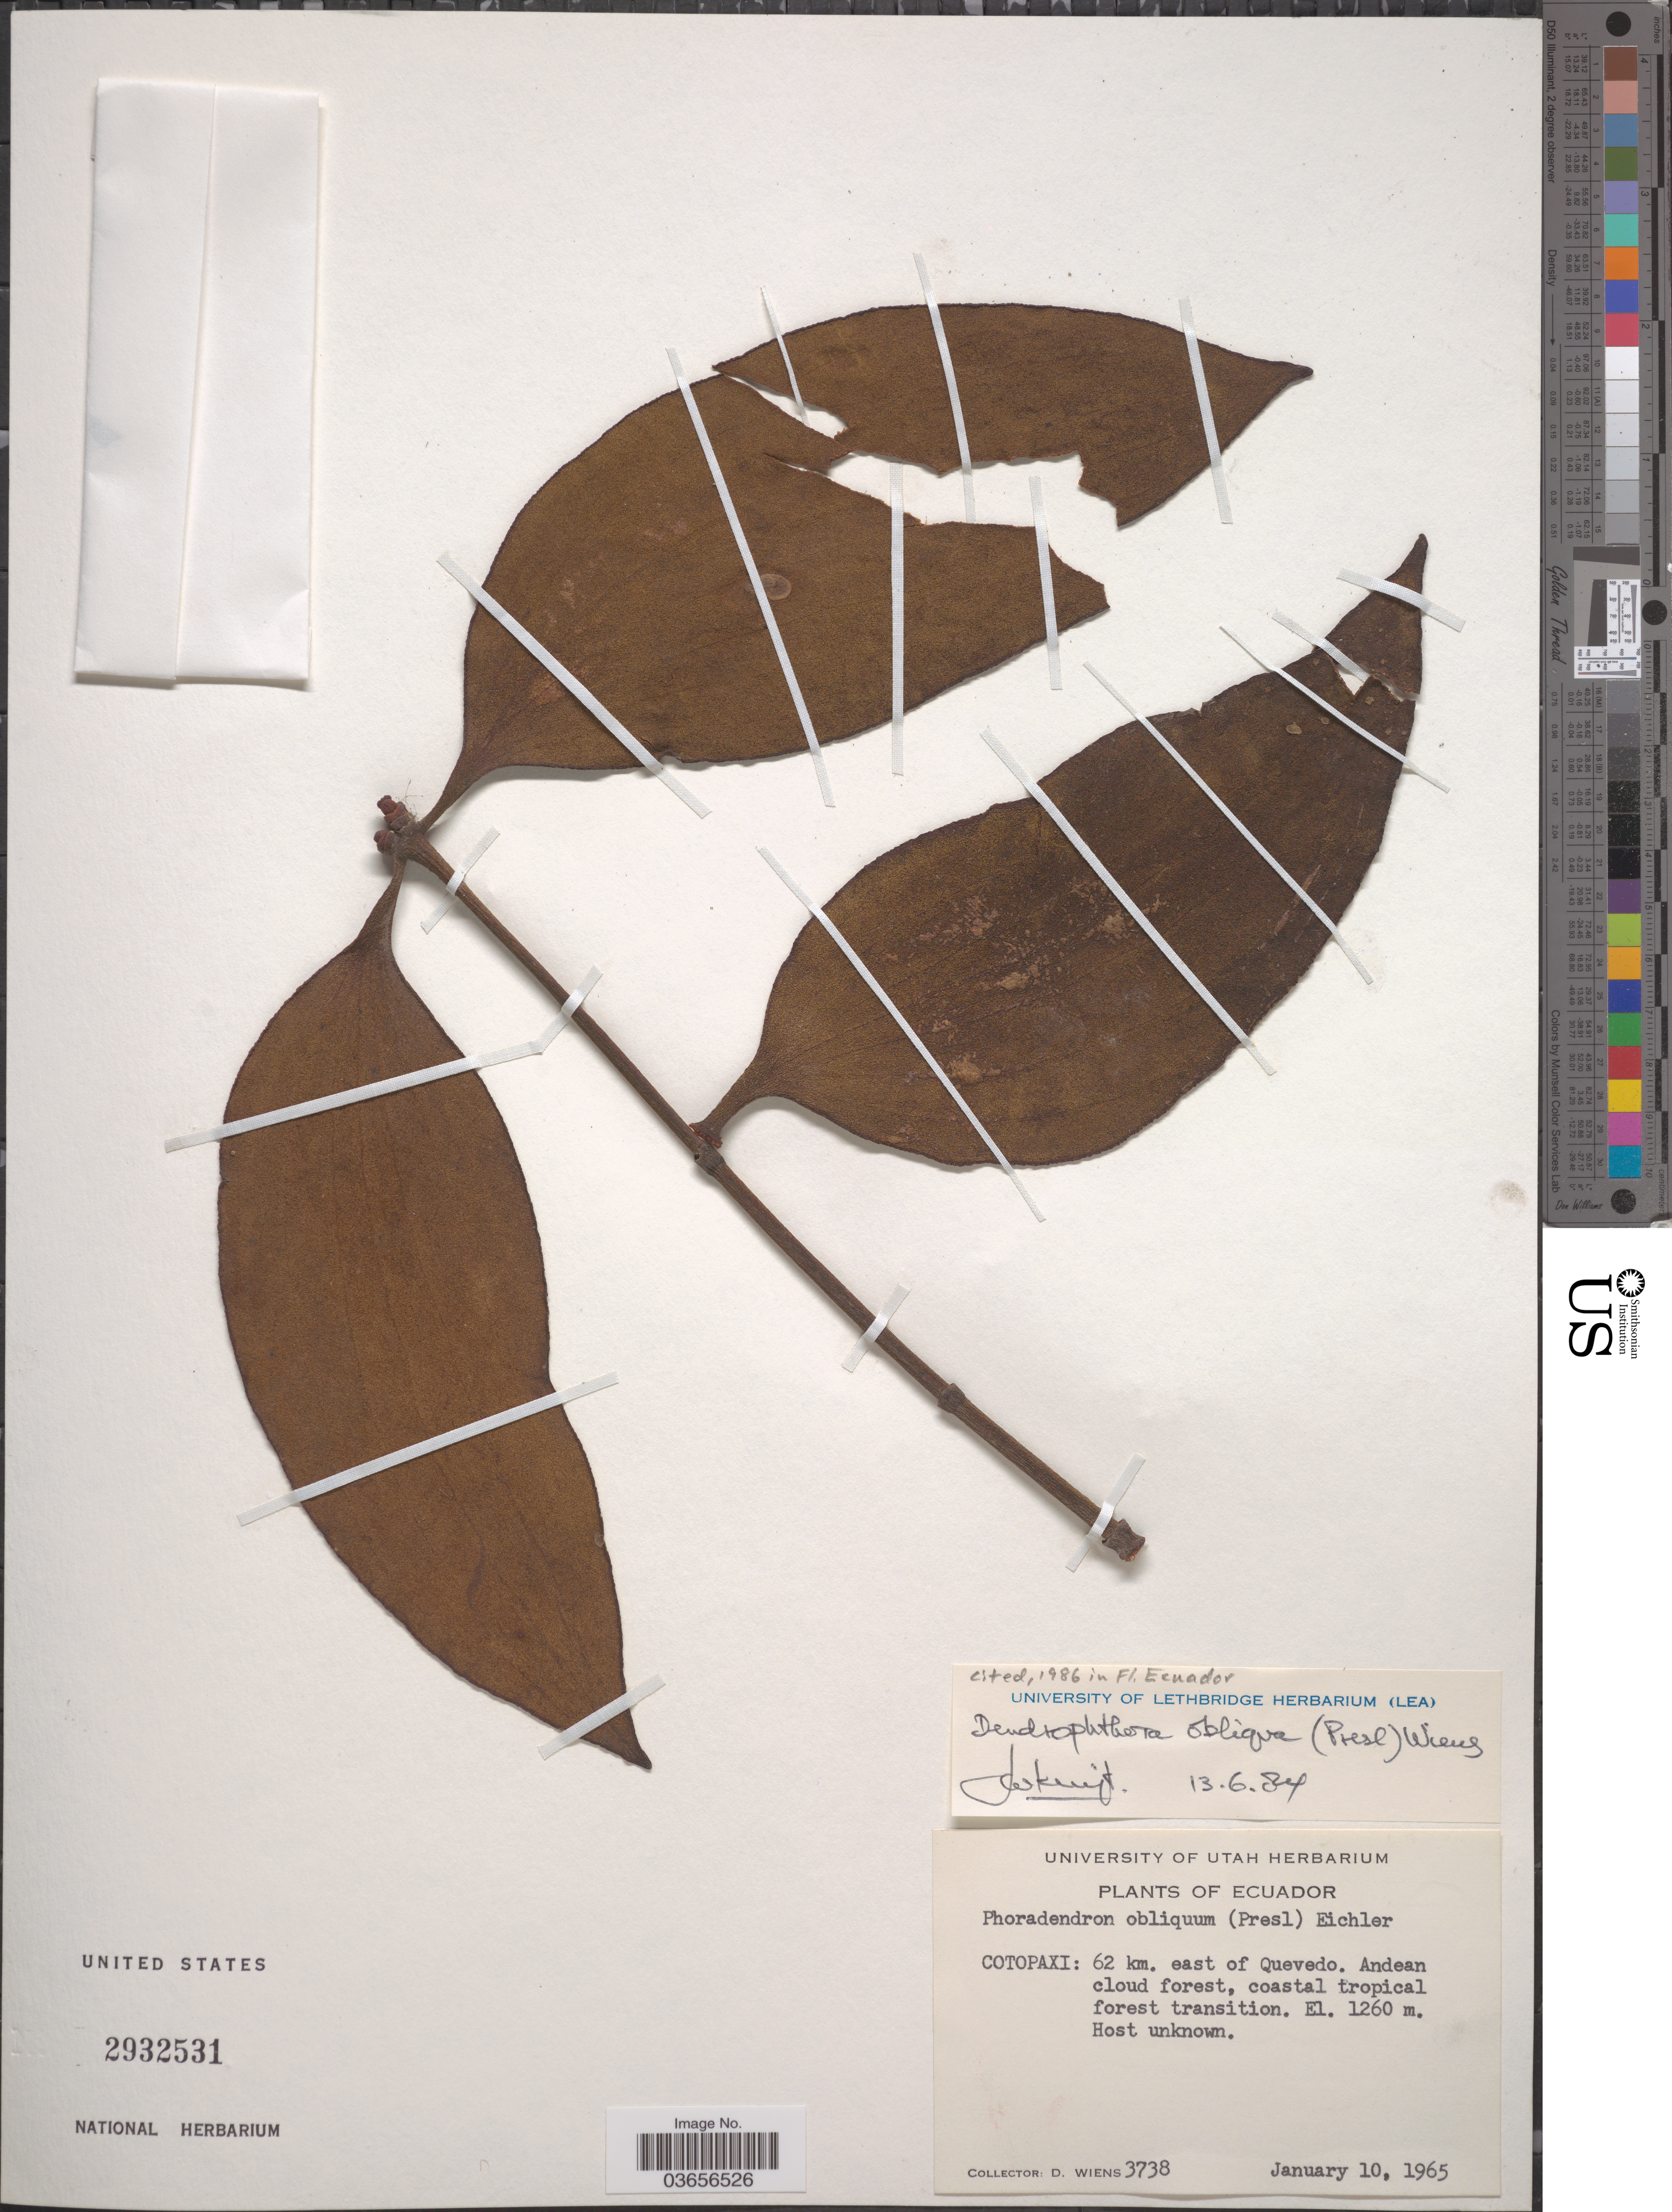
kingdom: Plantae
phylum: Tracheophyta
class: Magnoliopsida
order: Santalales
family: Viscaceae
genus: Dendrophthora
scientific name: Dendrophthora obliqua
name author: (C. Presl) Wiens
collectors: D. Wiens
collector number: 3738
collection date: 1965-01-10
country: Ecuador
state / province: Cotopaxi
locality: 62 km. east of Quevedo. Andean cloud forest, coastal tropical forest transition.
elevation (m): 1260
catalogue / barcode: US 2932531